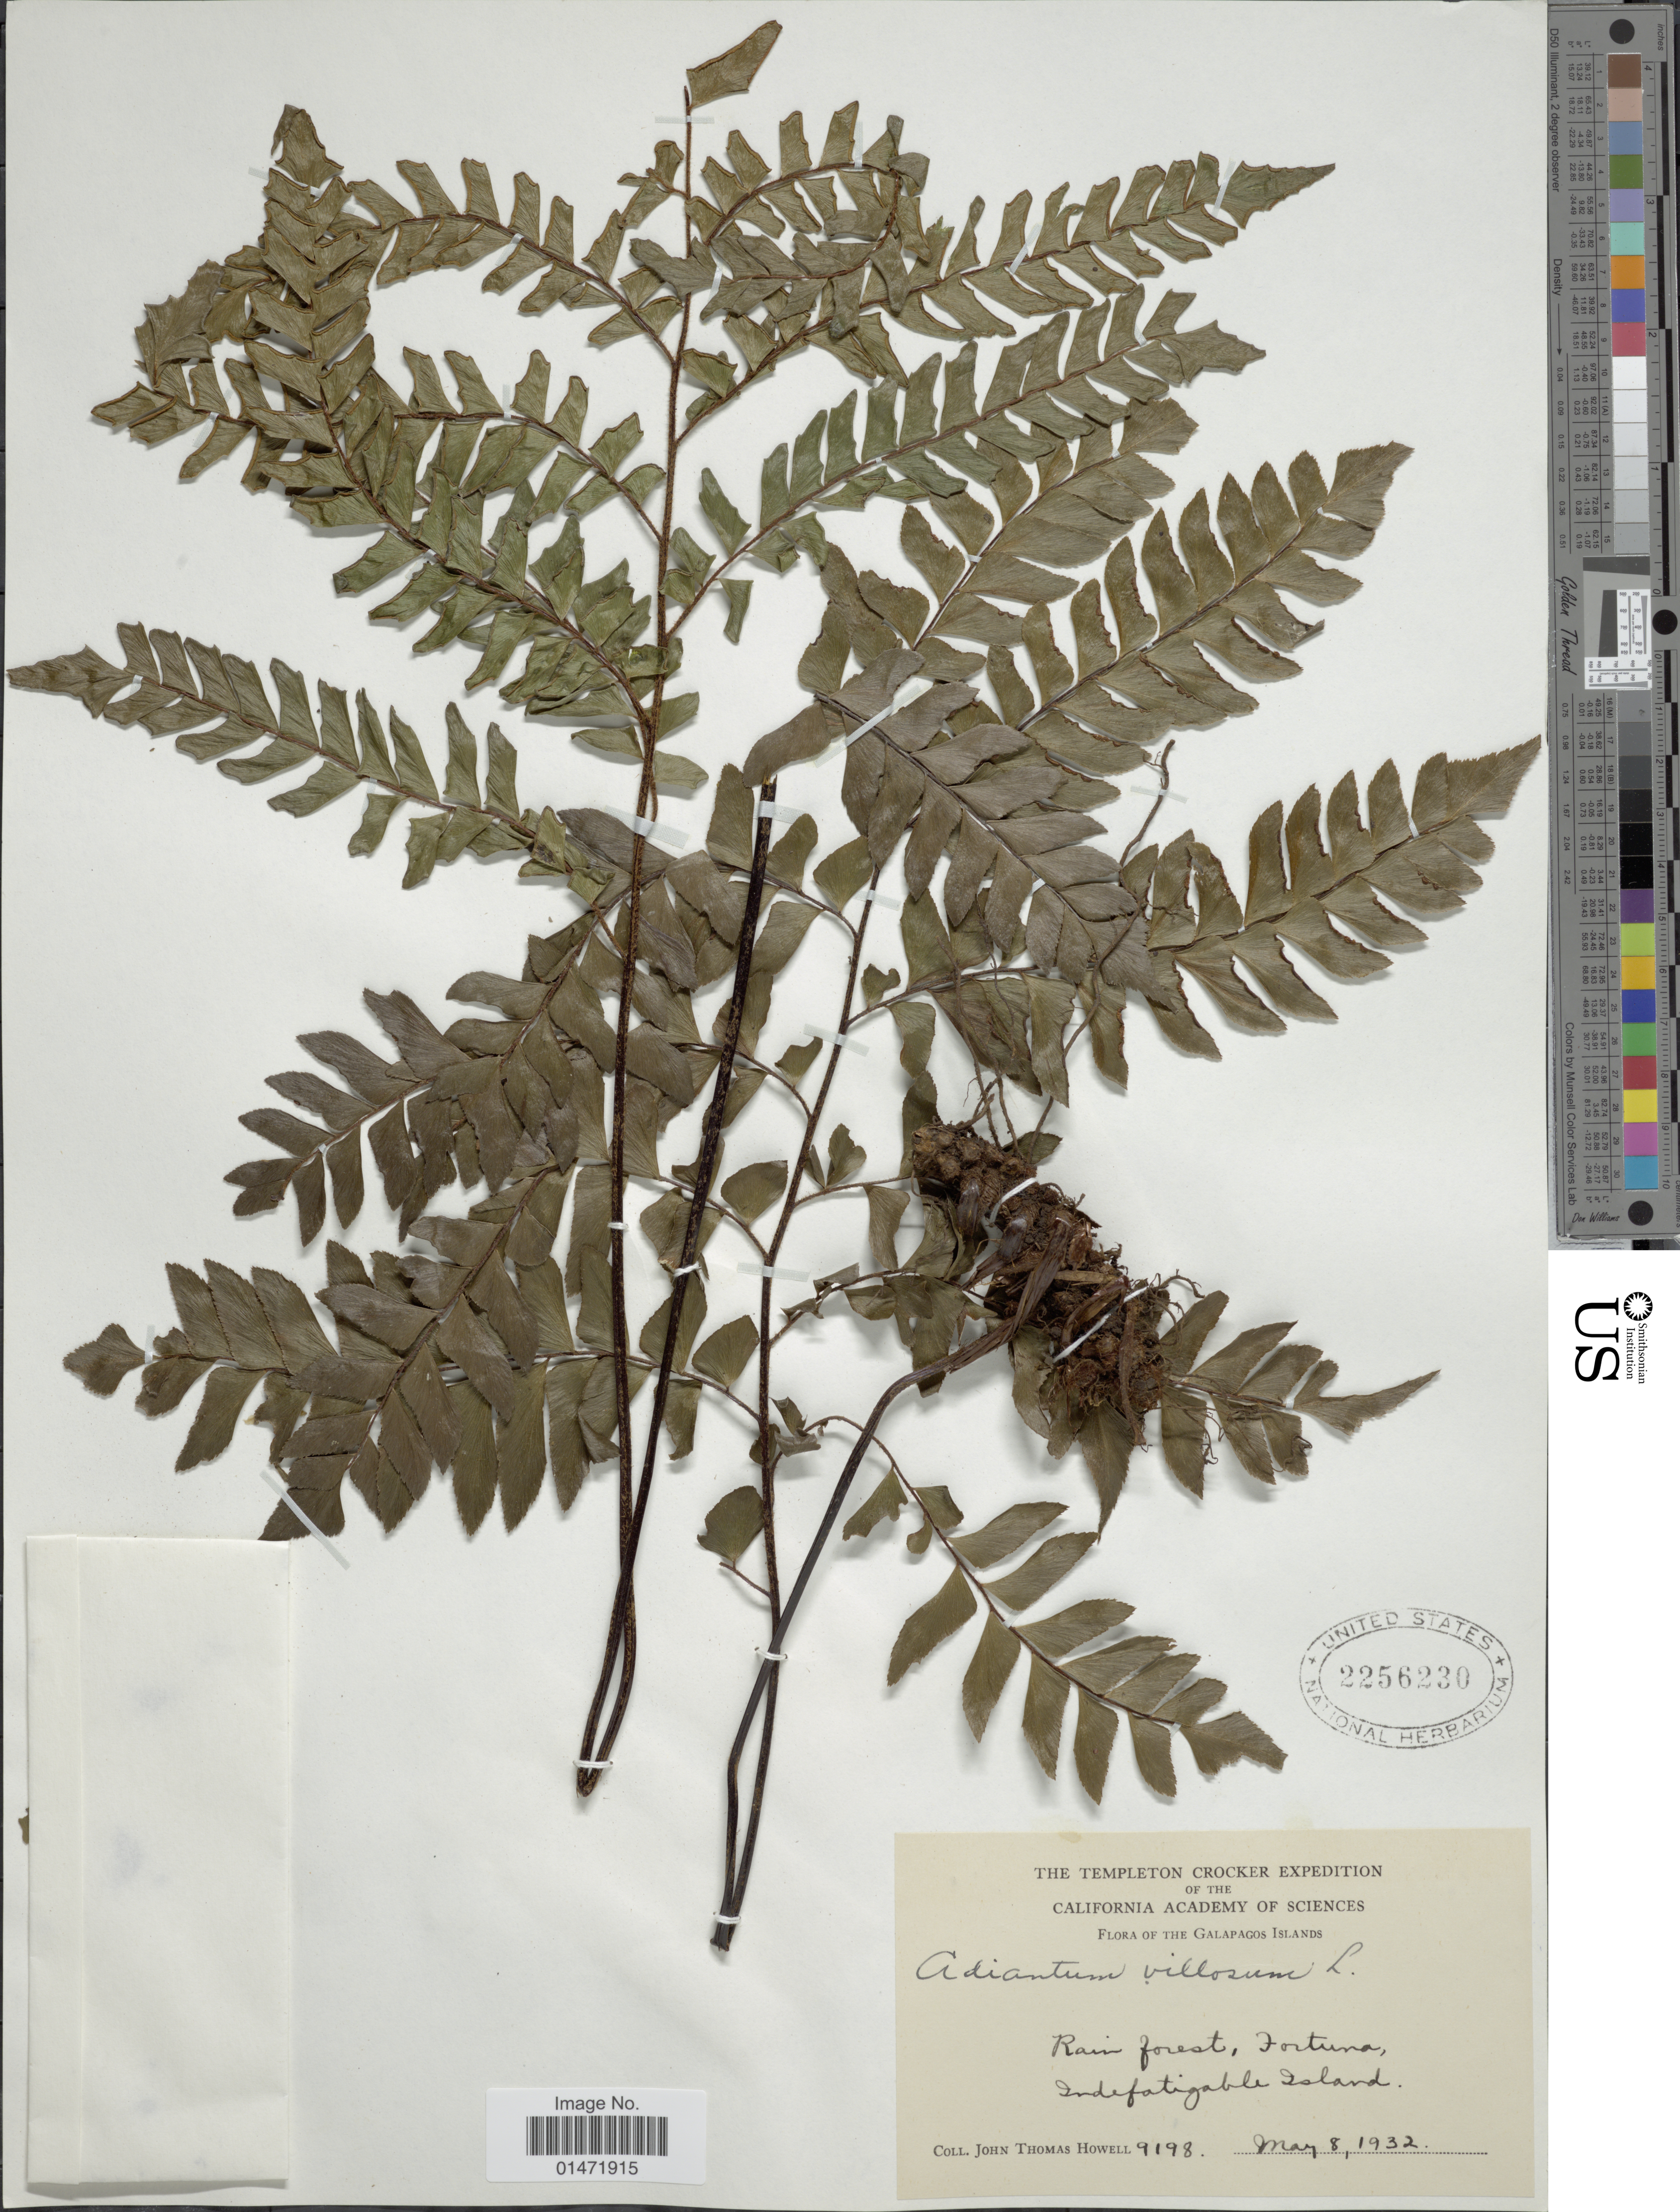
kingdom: Plantae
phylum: Tracheophyta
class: Polypodiopsida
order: Polypodiales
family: Pteridaceae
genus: Adiantum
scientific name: Adiantum villosum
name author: L.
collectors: J. T. Howell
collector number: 9198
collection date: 1932-05-08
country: Ecuador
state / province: Colón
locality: Galapagos Islands. Rain forest, Fortuna, Indefatigable Island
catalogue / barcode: US 2256230